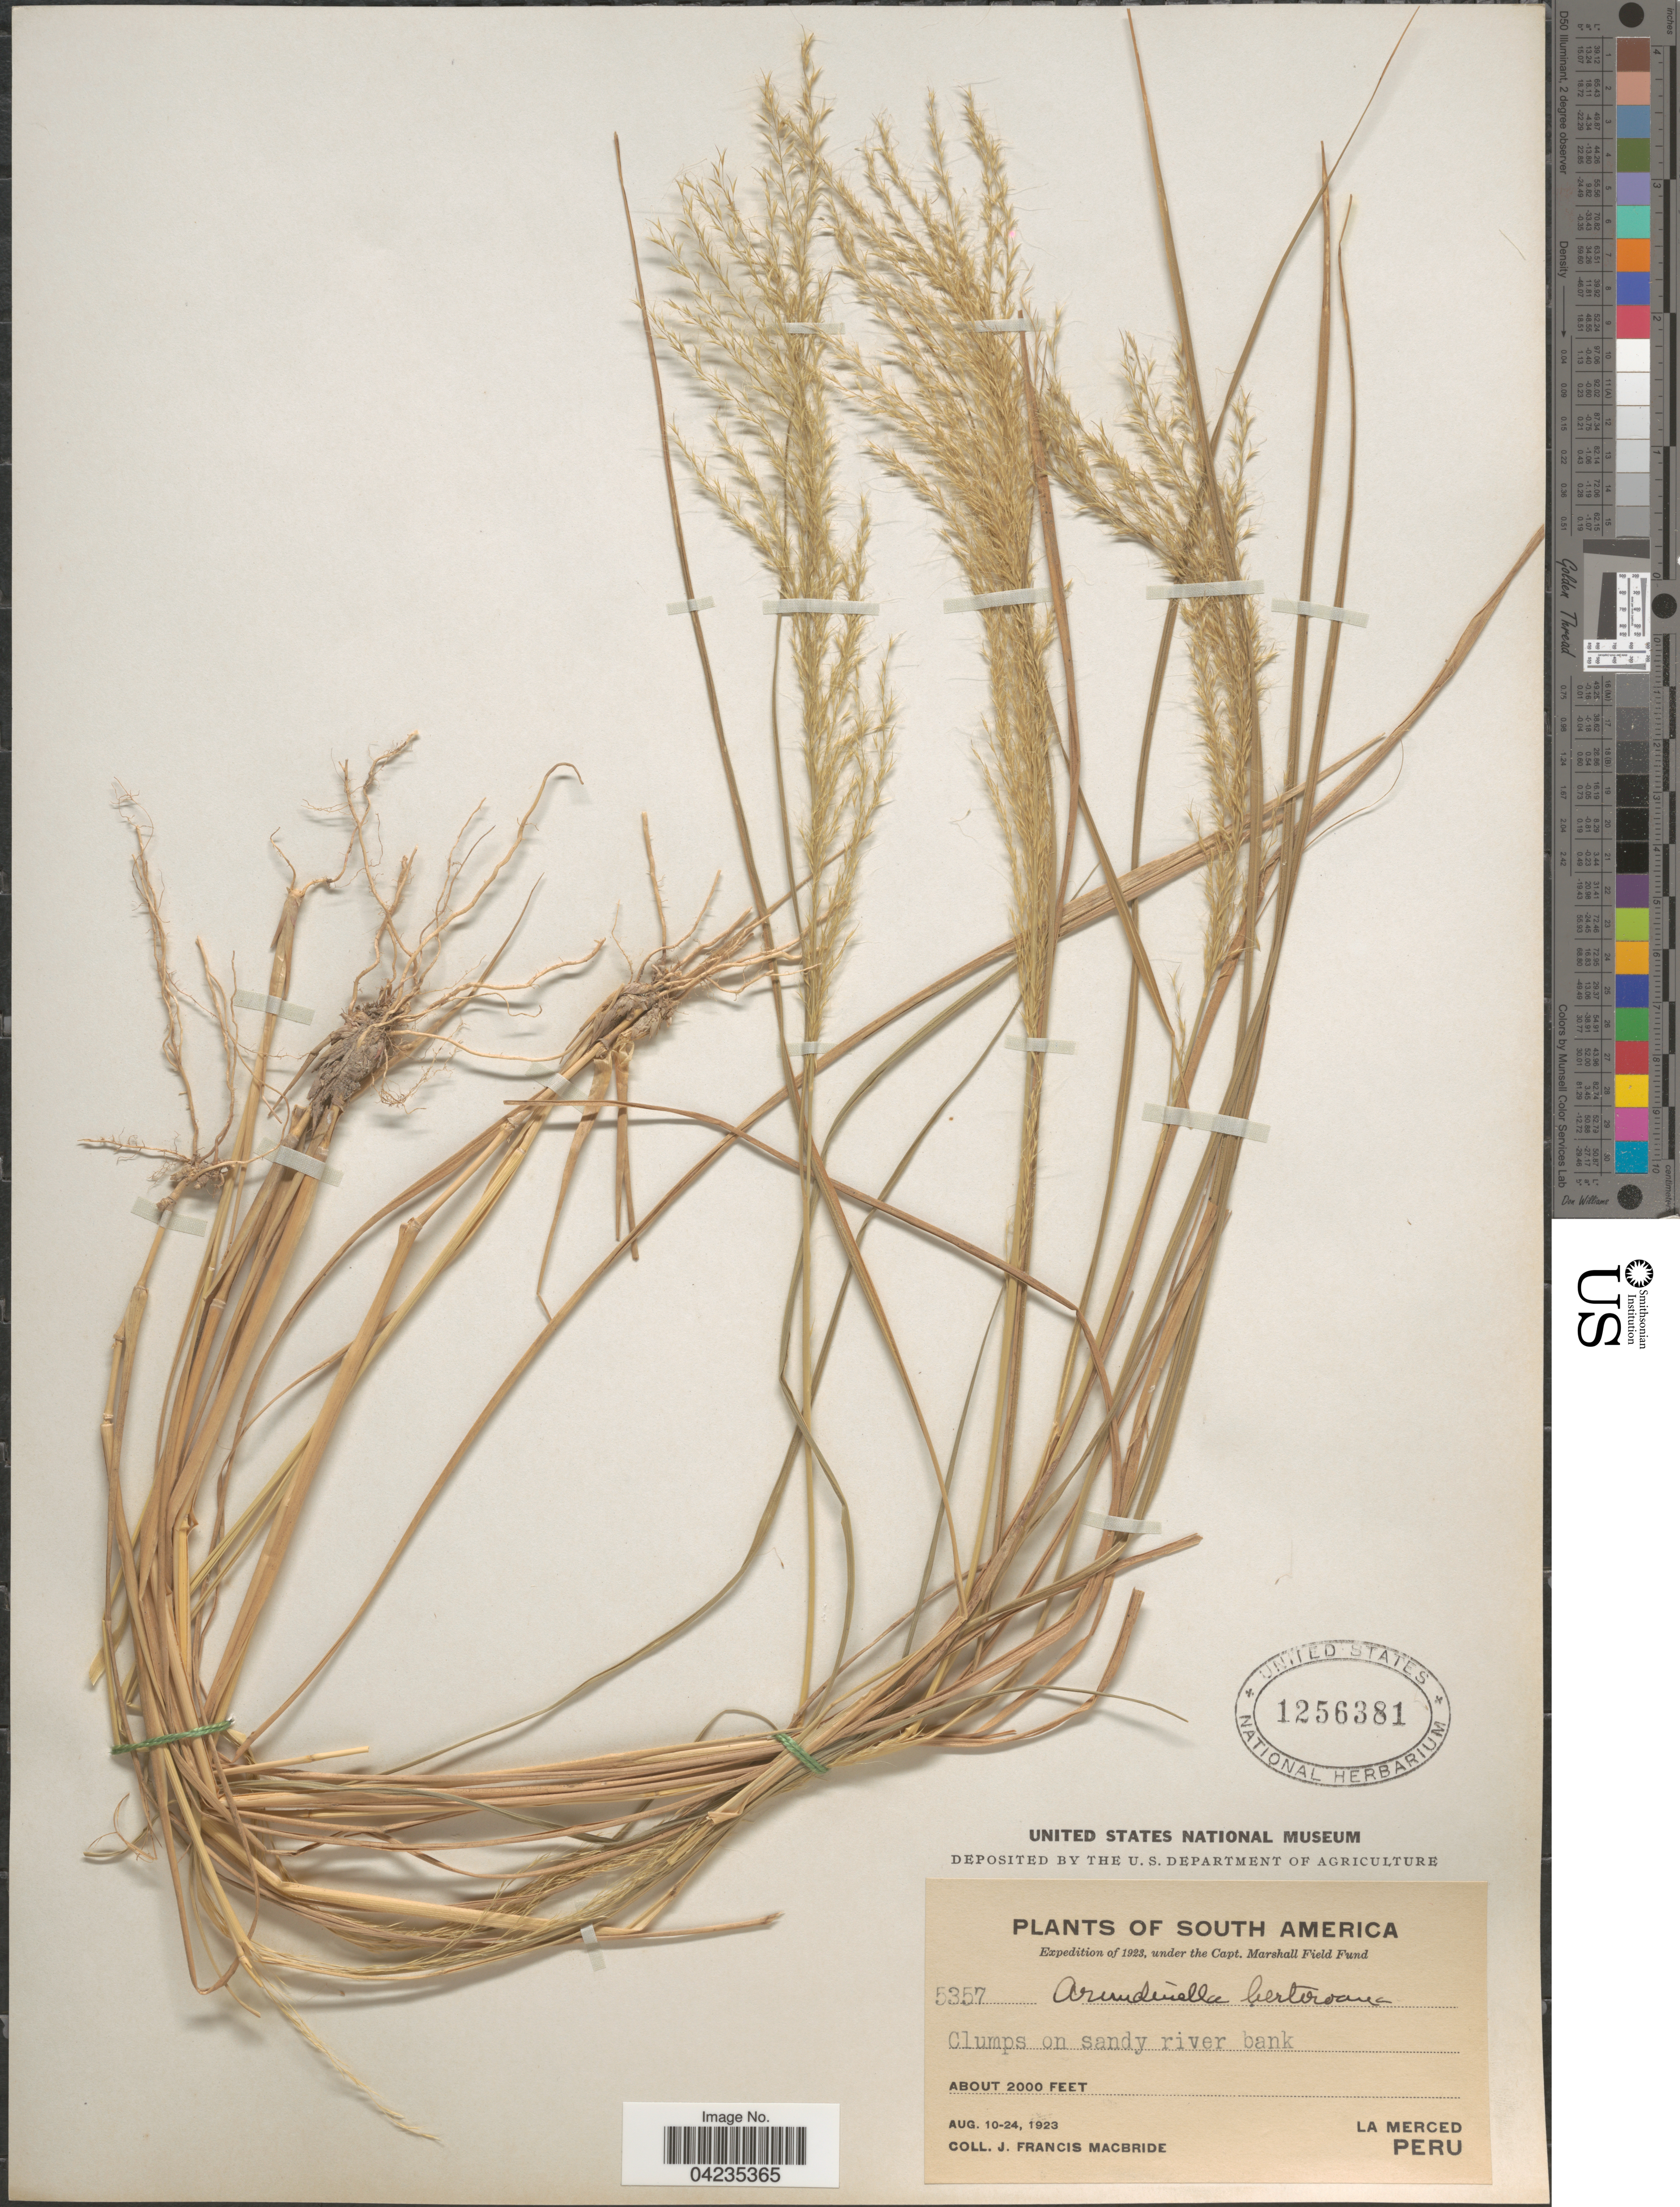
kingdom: Plantae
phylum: Tracheophyta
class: Liliopsida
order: Poales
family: Poaceae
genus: Arundinella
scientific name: Arundinella berteroniana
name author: (Schult.) Hitchc. & Chase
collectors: J. F. Macbride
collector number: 5357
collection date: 1923-08-10/1923-08-24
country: Peru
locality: Expedition of 1923. La Merced.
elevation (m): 610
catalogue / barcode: US 1256381